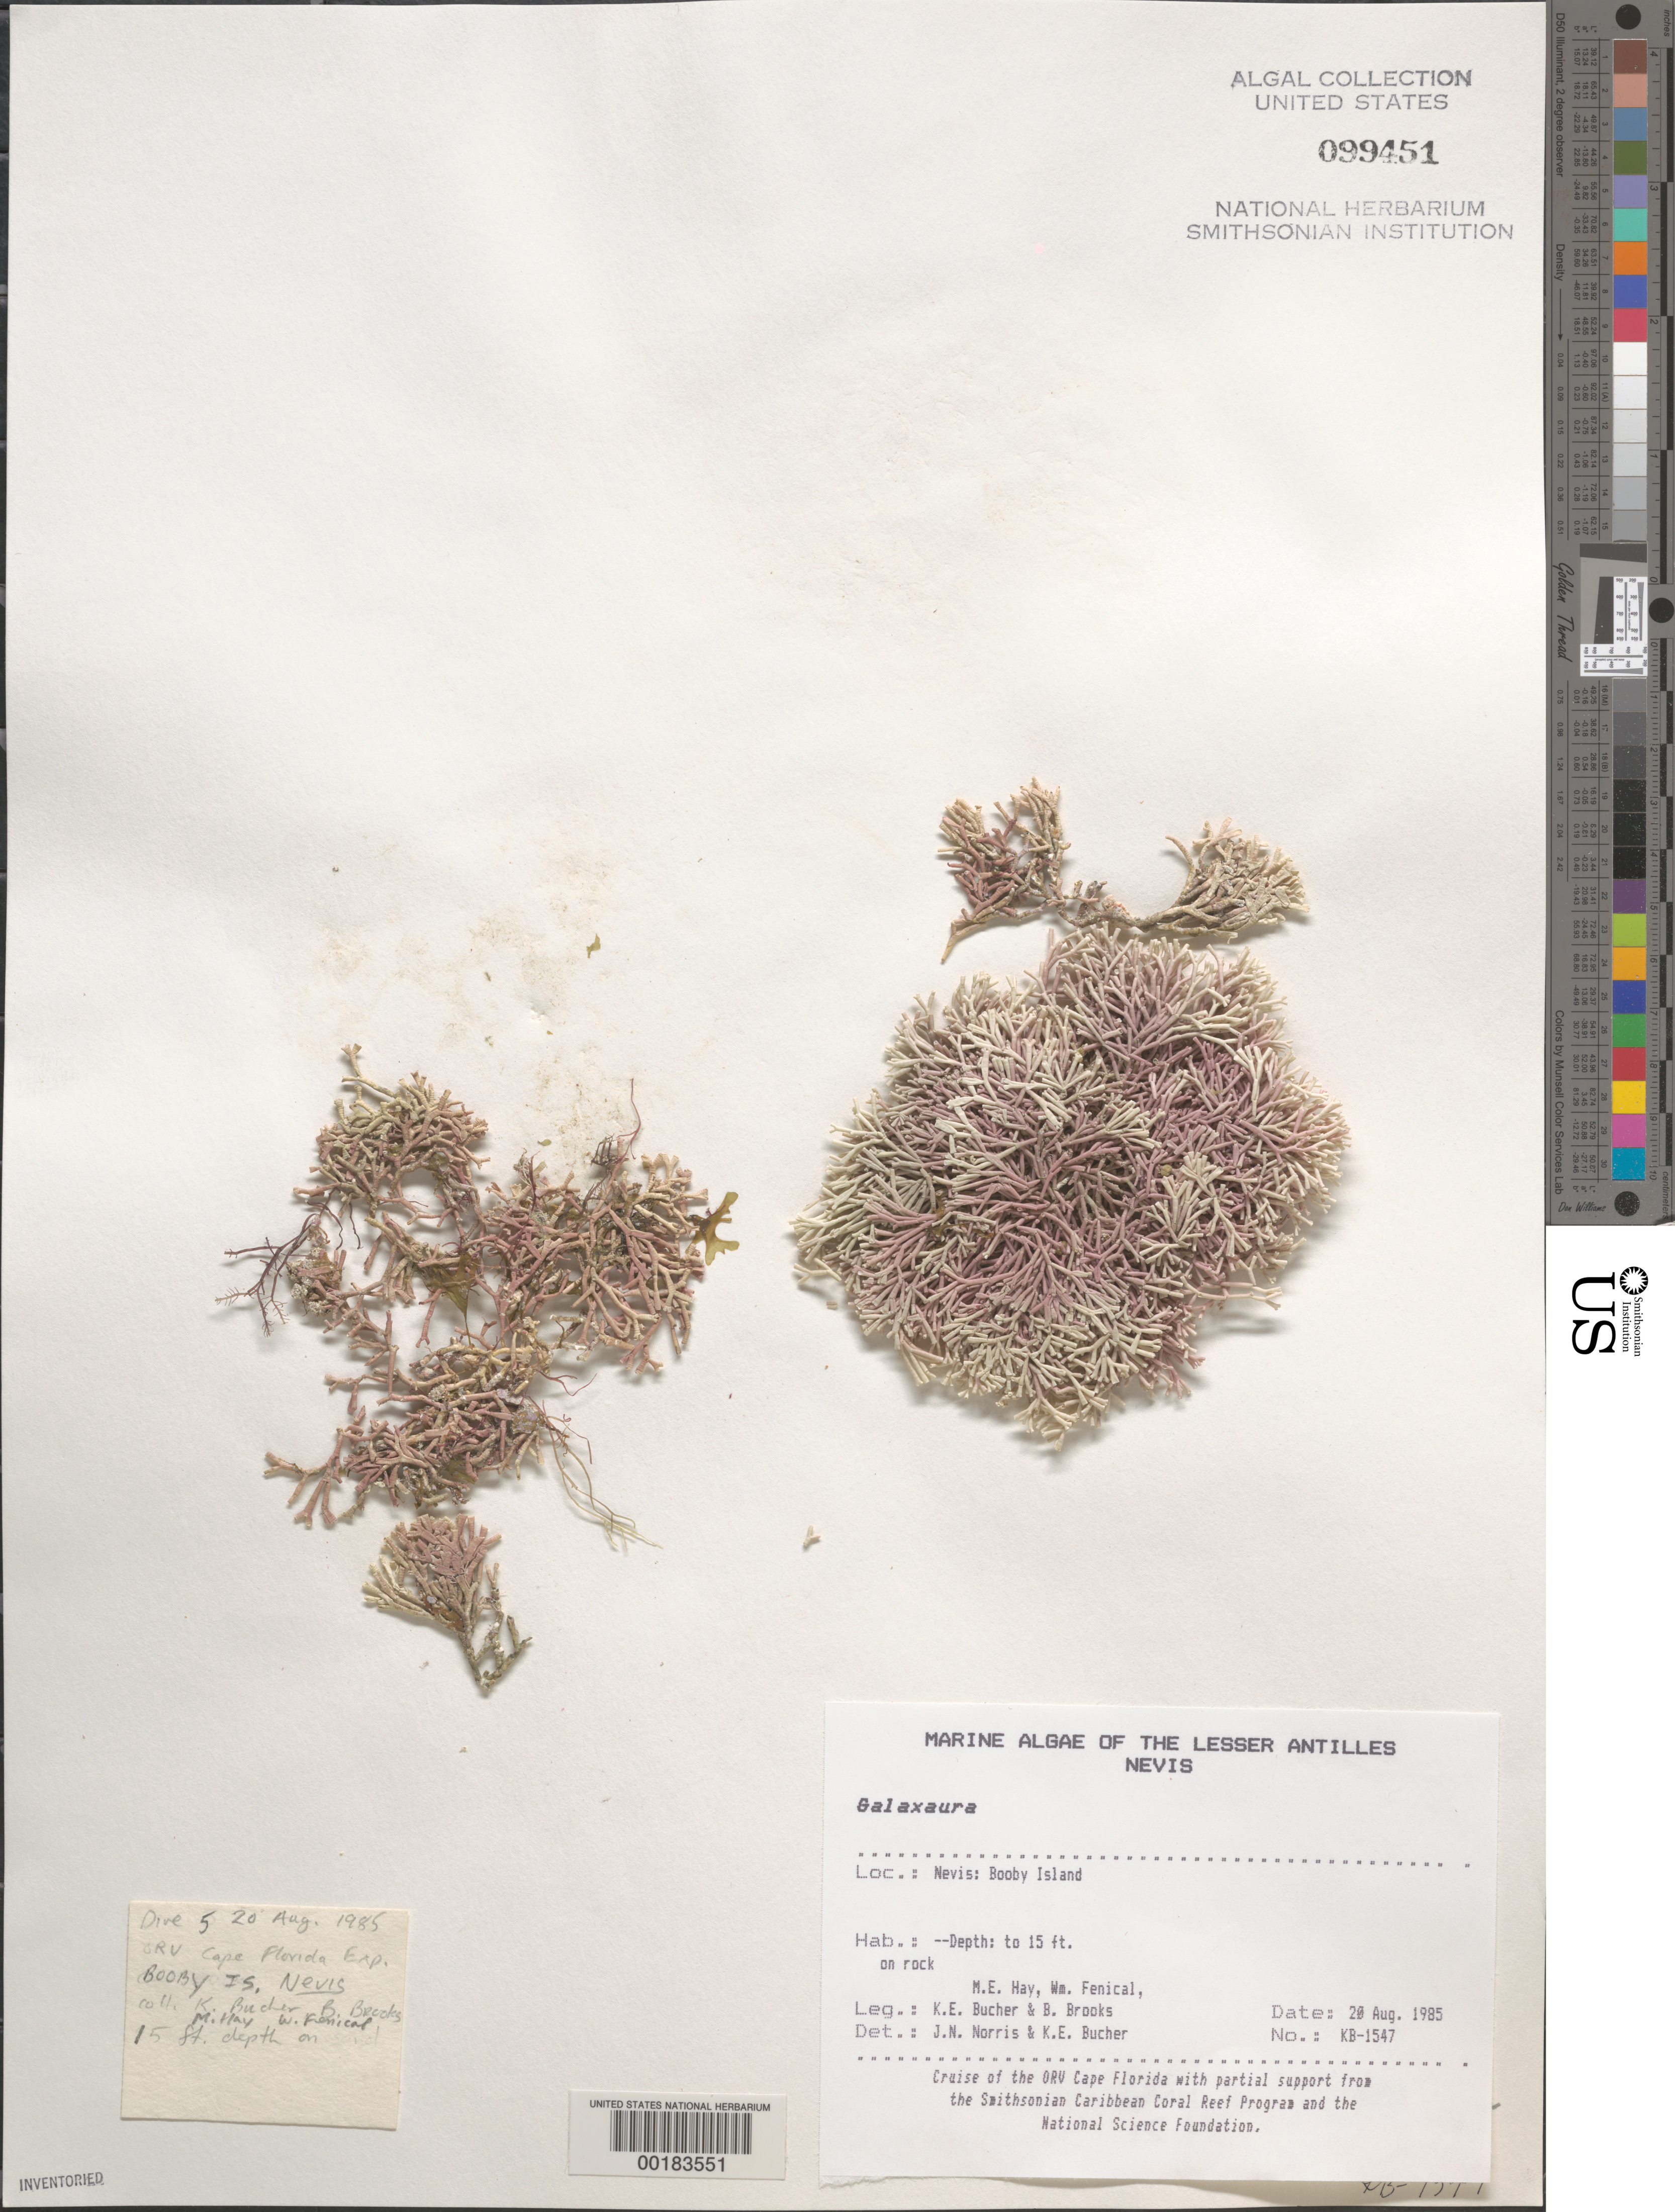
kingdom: Plantae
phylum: Rhodophyta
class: Florideophyceae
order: Nemaliales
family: Galaxauraceae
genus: Galaxaura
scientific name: Galaxaura sp.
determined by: Norris, J. N.; Bucher, K. E.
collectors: K. E. Bucher & B. Brooks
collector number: Kb-1547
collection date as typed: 20 Aug 1985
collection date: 1985-08-20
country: St. Christopher-Nevis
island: Nevis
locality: Booby Island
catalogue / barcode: US 99451